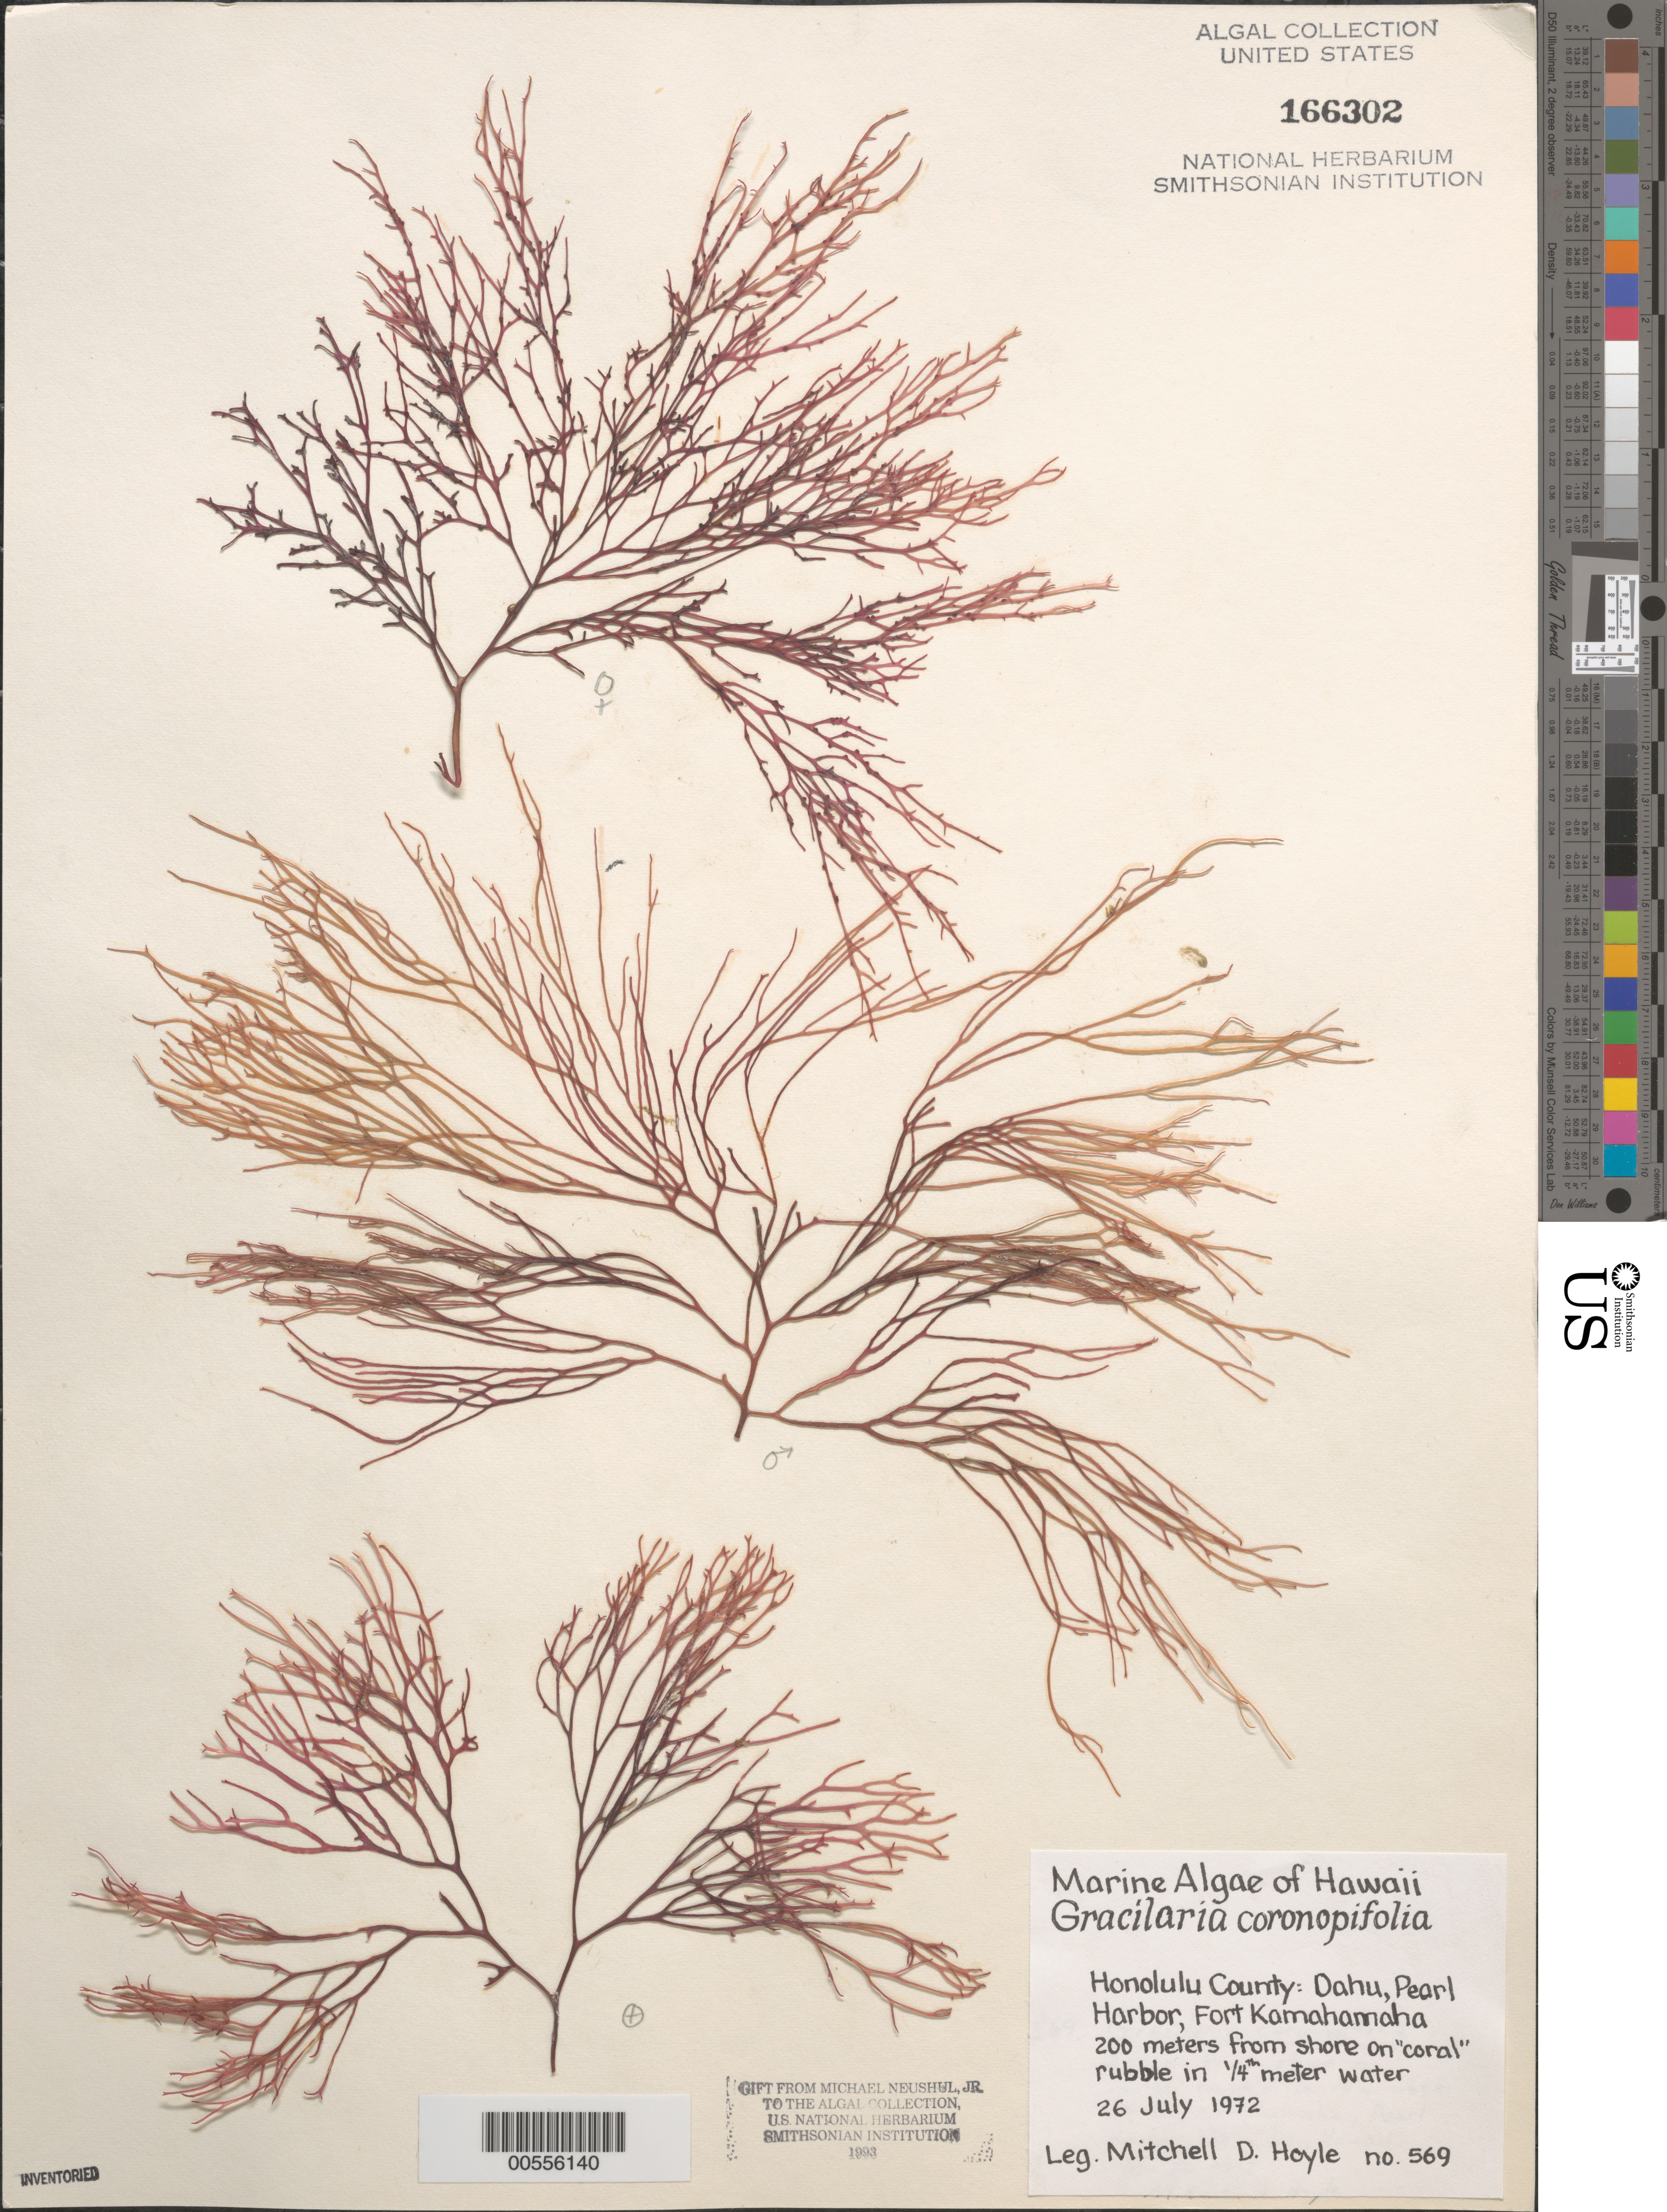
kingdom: Plantae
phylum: Rhodophyta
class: Florideophyceae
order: Gracilariales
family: Gracilariaceae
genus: Gracilaria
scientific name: Gracilaria coronopifolia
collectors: M. Hoyle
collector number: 569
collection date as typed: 26 Jul 1972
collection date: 1972-07-26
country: United States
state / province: Hawaii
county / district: Honolulu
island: Oahu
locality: Pearl Harbor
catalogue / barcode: US 166302